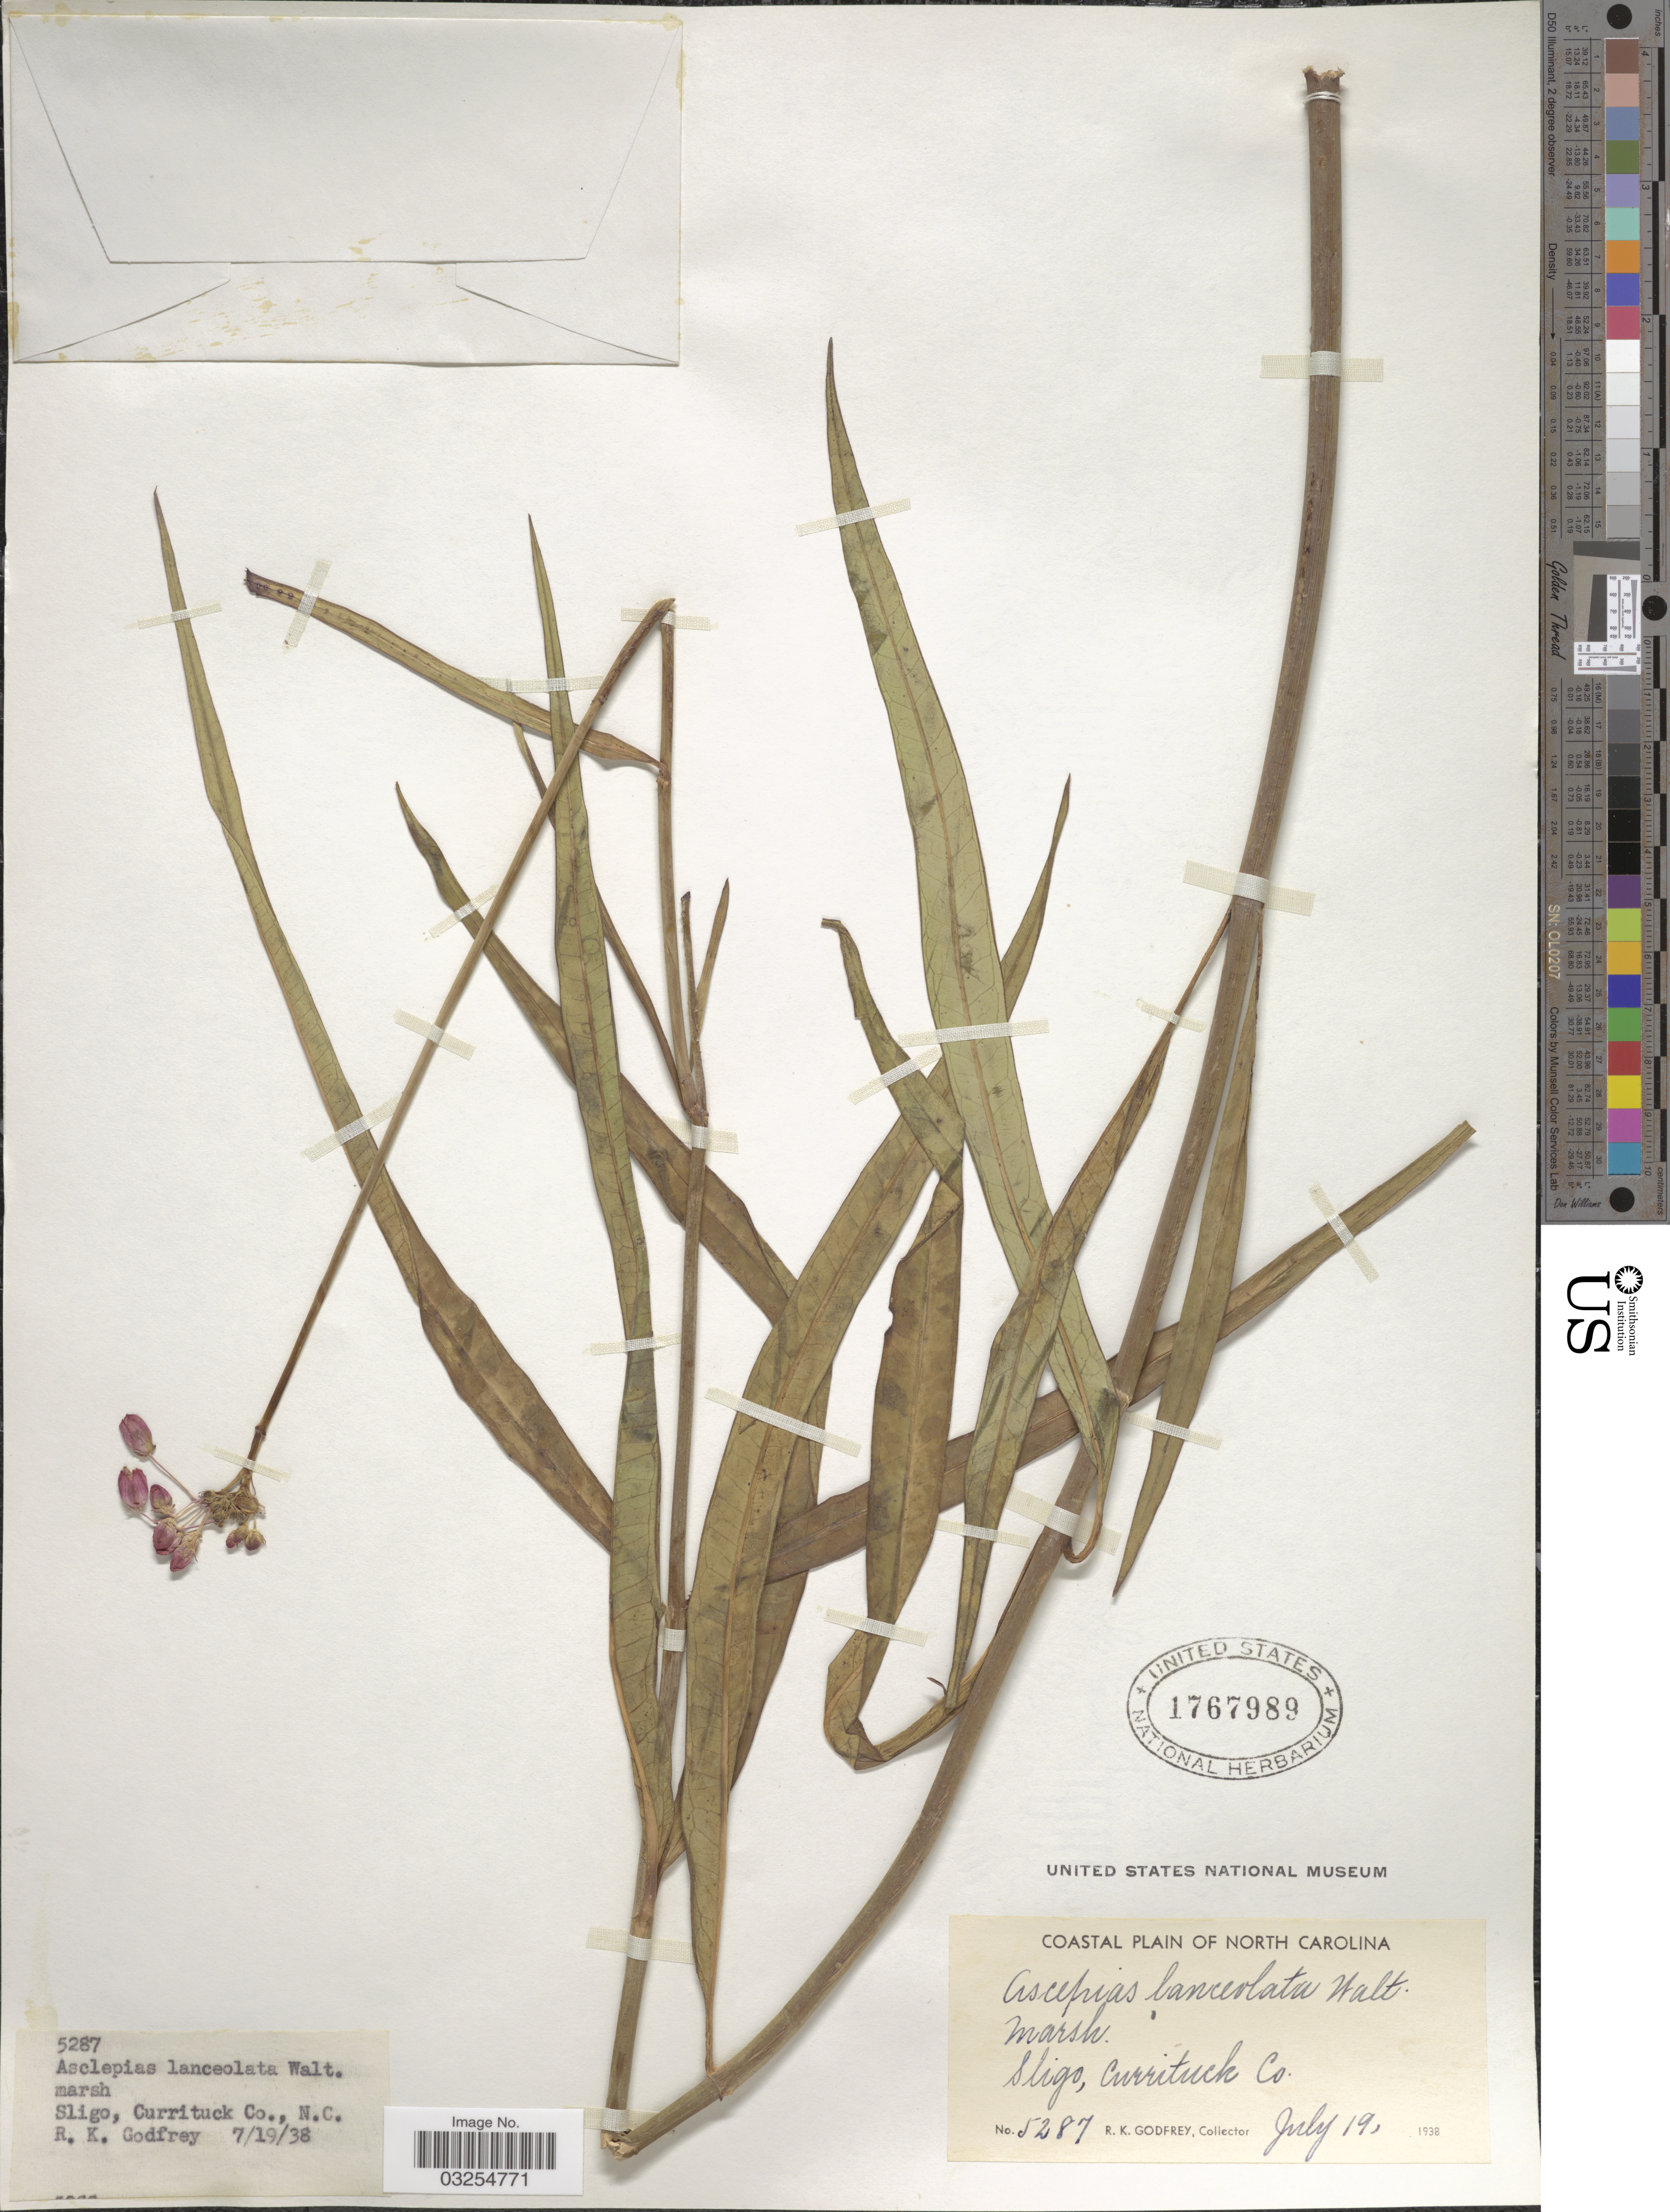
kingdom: Plantae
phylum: Tracheophyta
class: Magnoliopsida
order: Gentianales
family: Apocynaceae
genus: Asclepias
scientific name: Asclepias lanceolata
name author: Walter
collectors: R. K. Godfrey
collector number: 5287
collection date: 1938-07-19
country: United States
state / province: North Carolina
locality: Sligo, Currituck Co. Coastal Plain of North Carolina.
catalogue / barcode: US 1767989